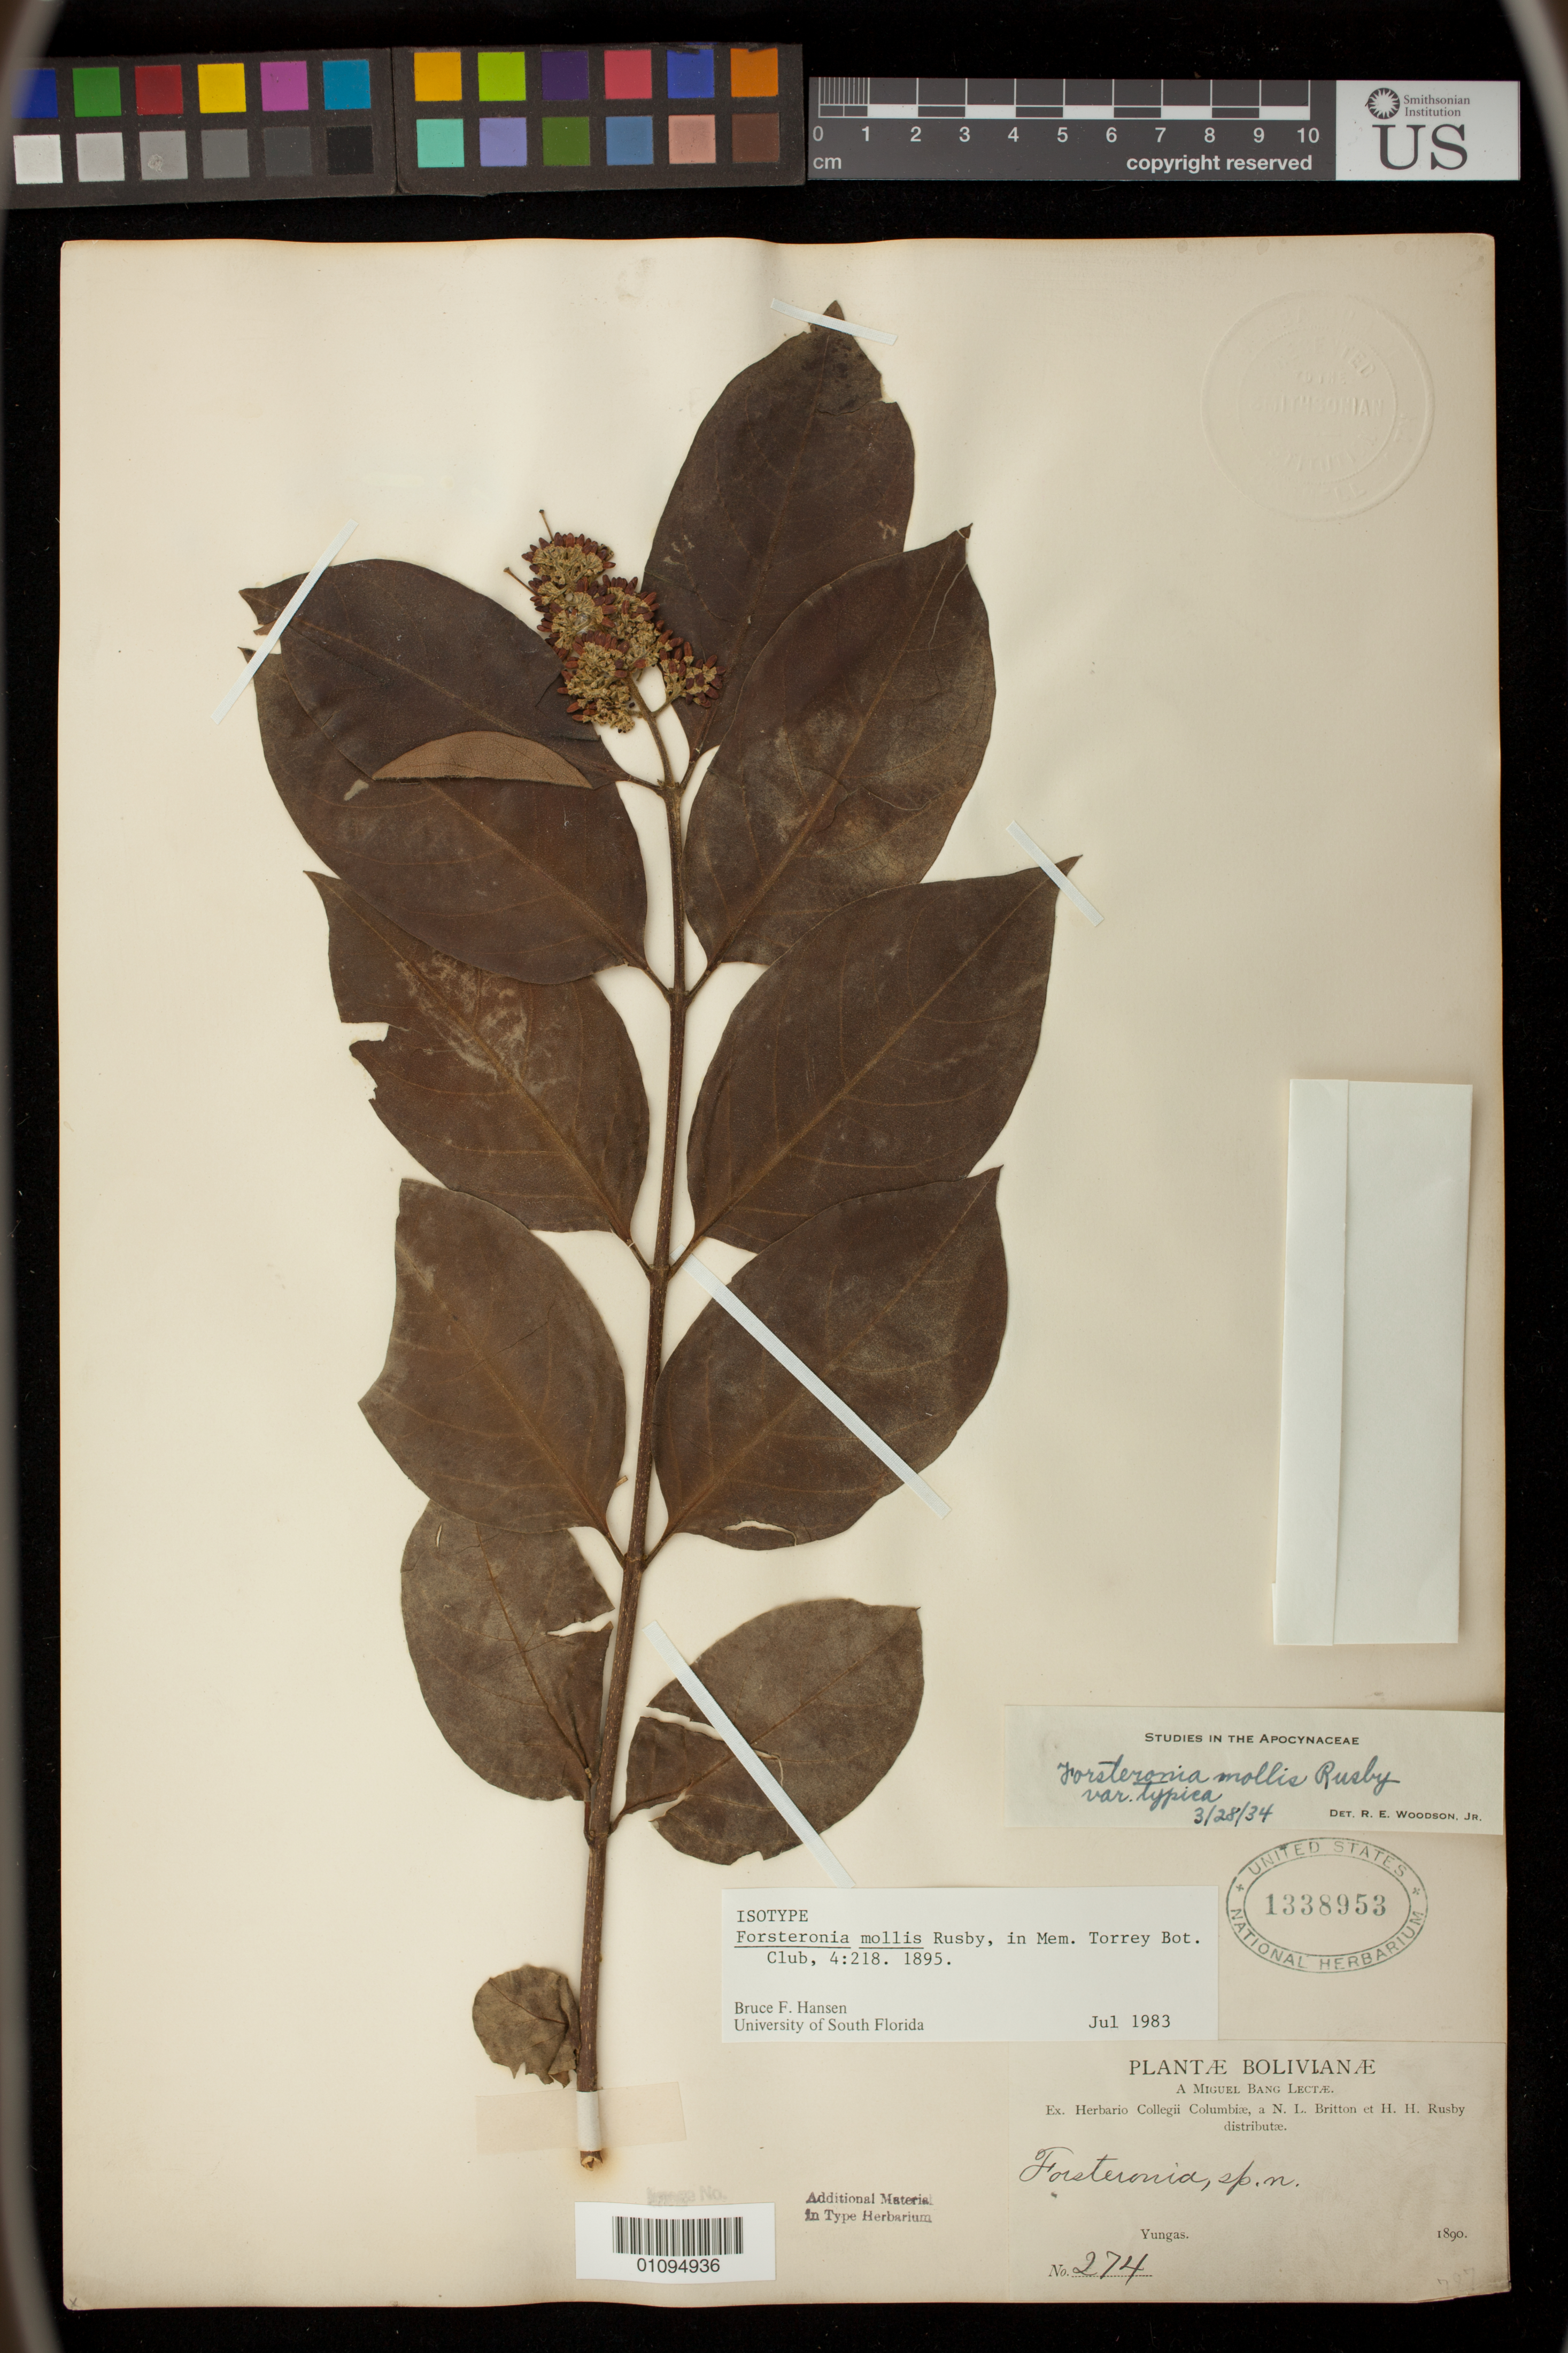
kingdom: Plantae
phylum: Tracheophyta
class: Magnoliopsida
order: Gentianales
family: Apocynaceae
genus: Forsteronia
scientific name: Forsteronia mollis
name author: Rusby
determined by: Woodson, R. E., Jr.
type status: Isotype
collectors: M. Bang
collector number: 274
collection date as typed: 1890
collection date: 1890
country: Bolivia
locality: Yungas.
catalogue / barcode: US 1338953